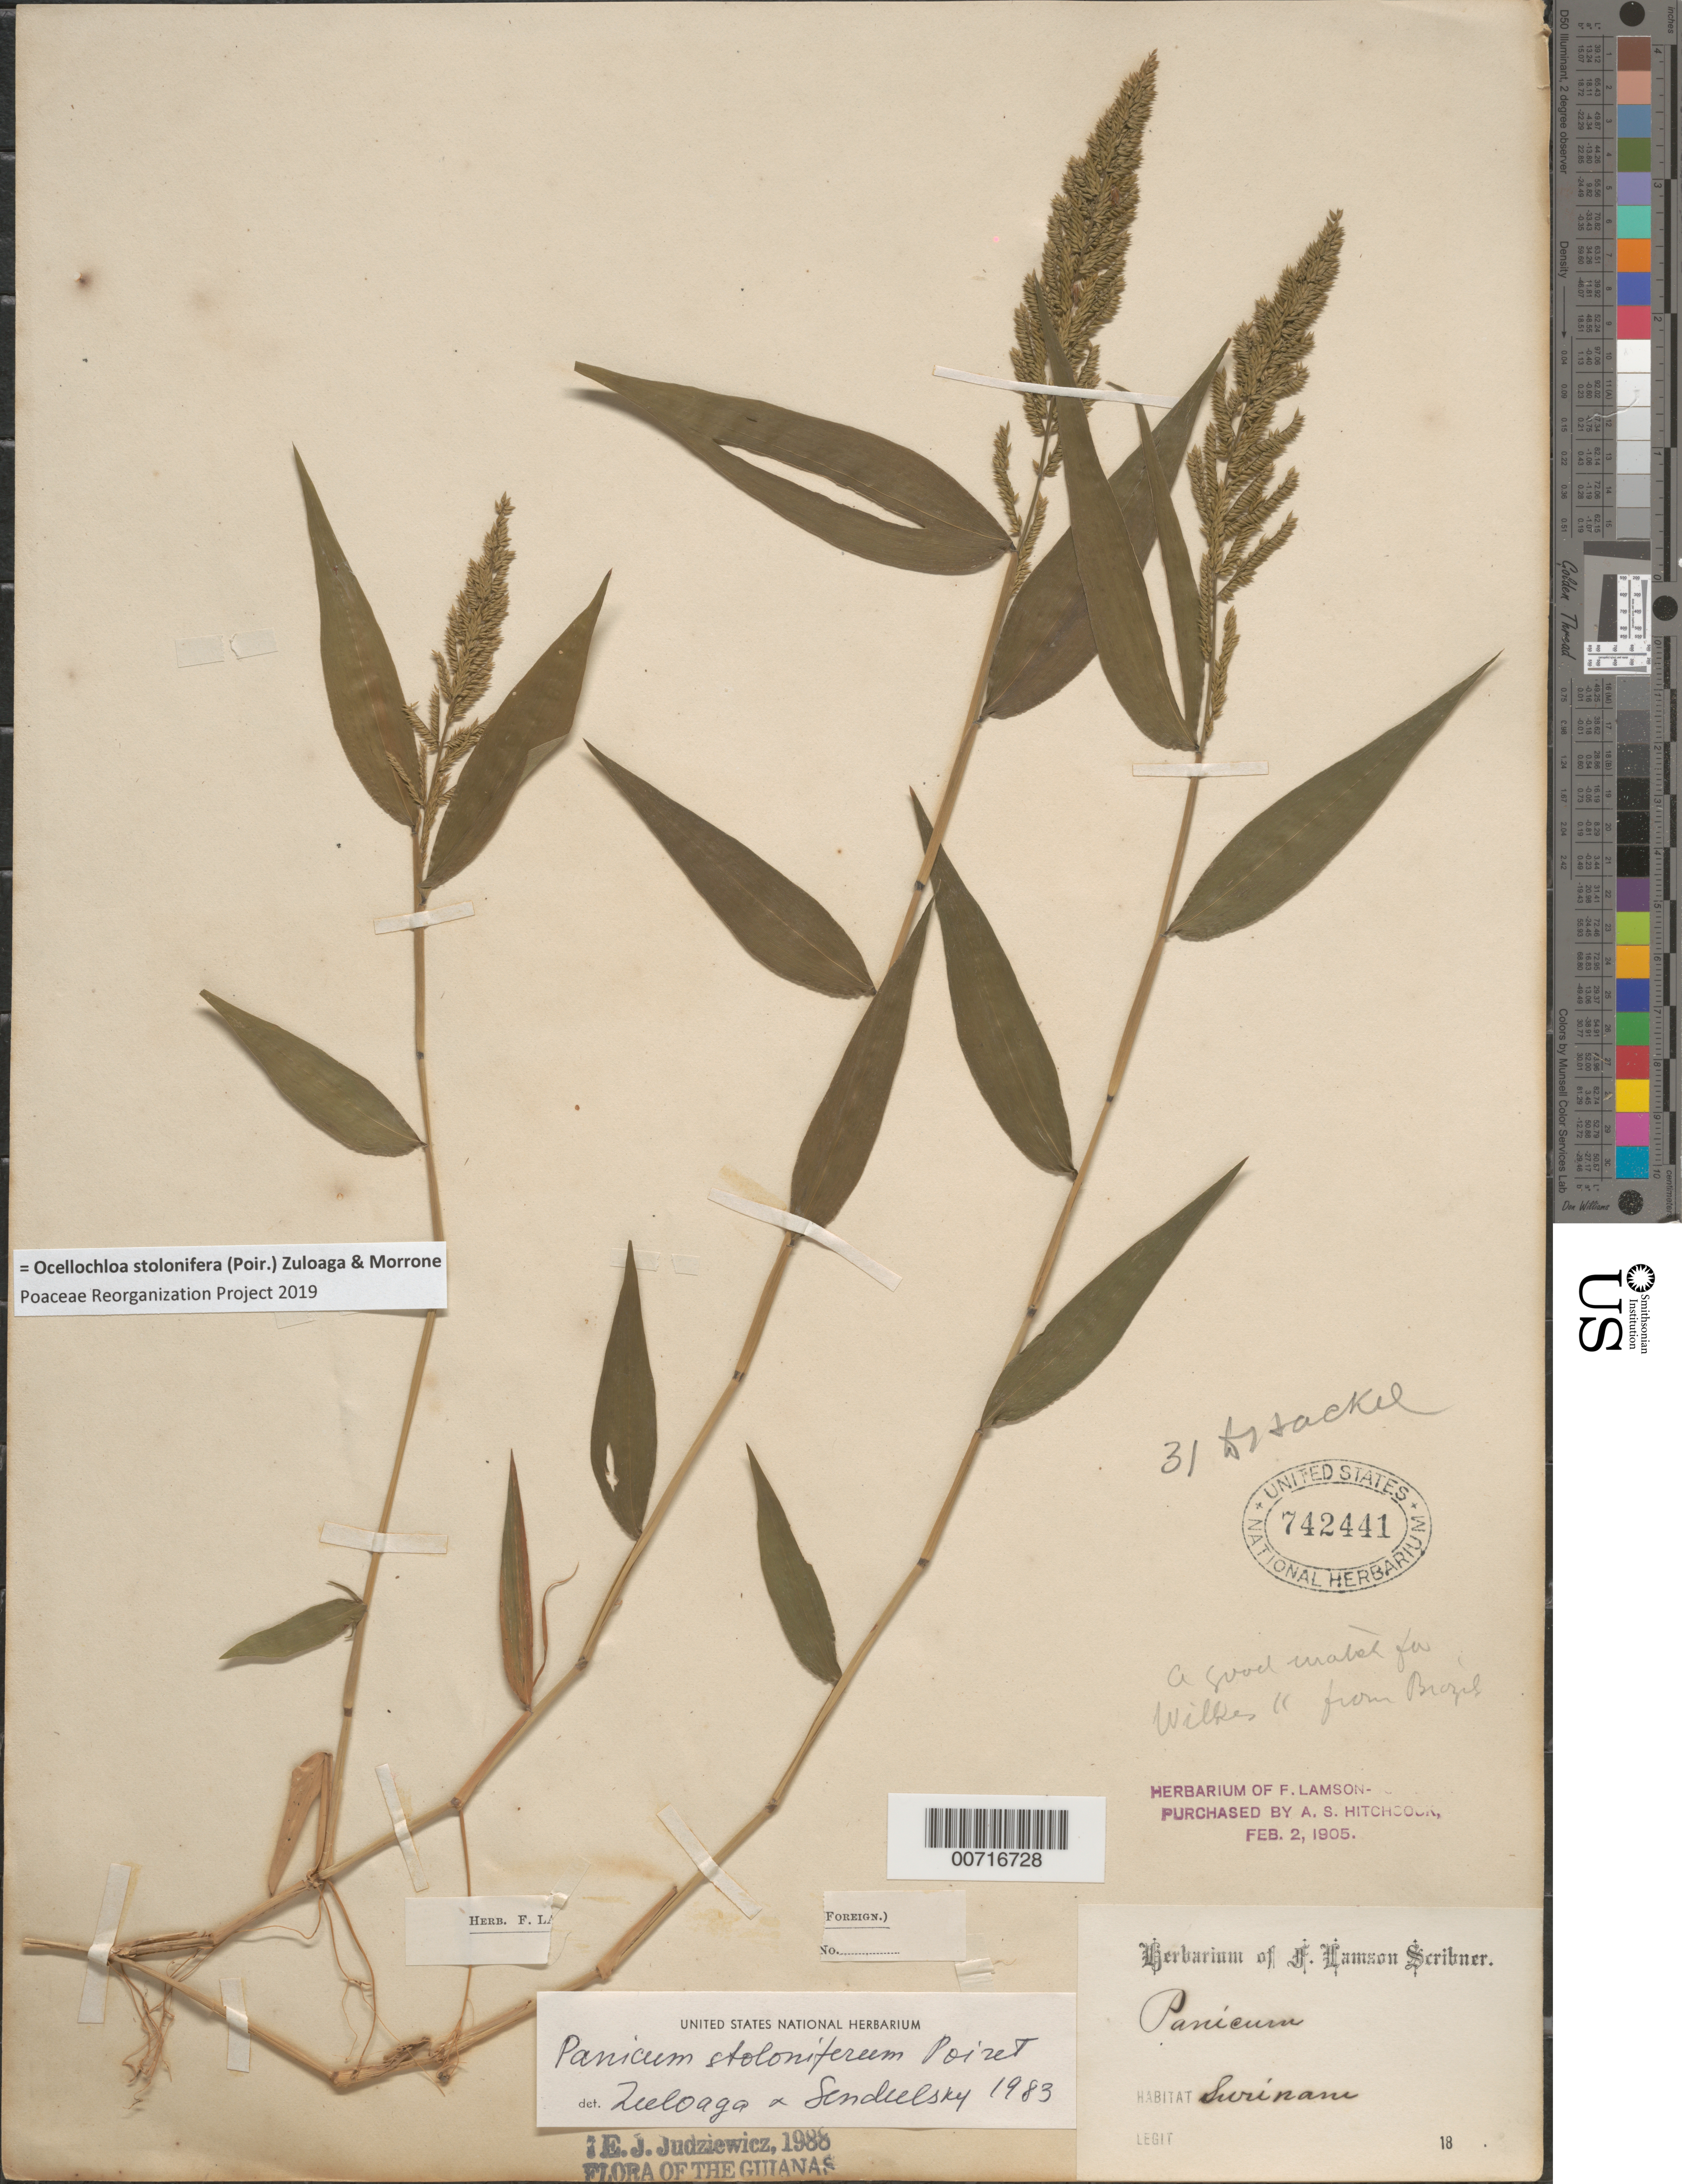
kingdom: Plantae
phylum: Tracheophyta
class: Liliopsida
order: Poales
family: Poaceae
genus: Panicum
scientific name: Panicum stoloniferum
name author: Poir.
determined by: Judziewicz, E. J.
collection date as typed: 18??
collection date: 1800/1899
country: Suriname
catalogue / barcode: US 742441